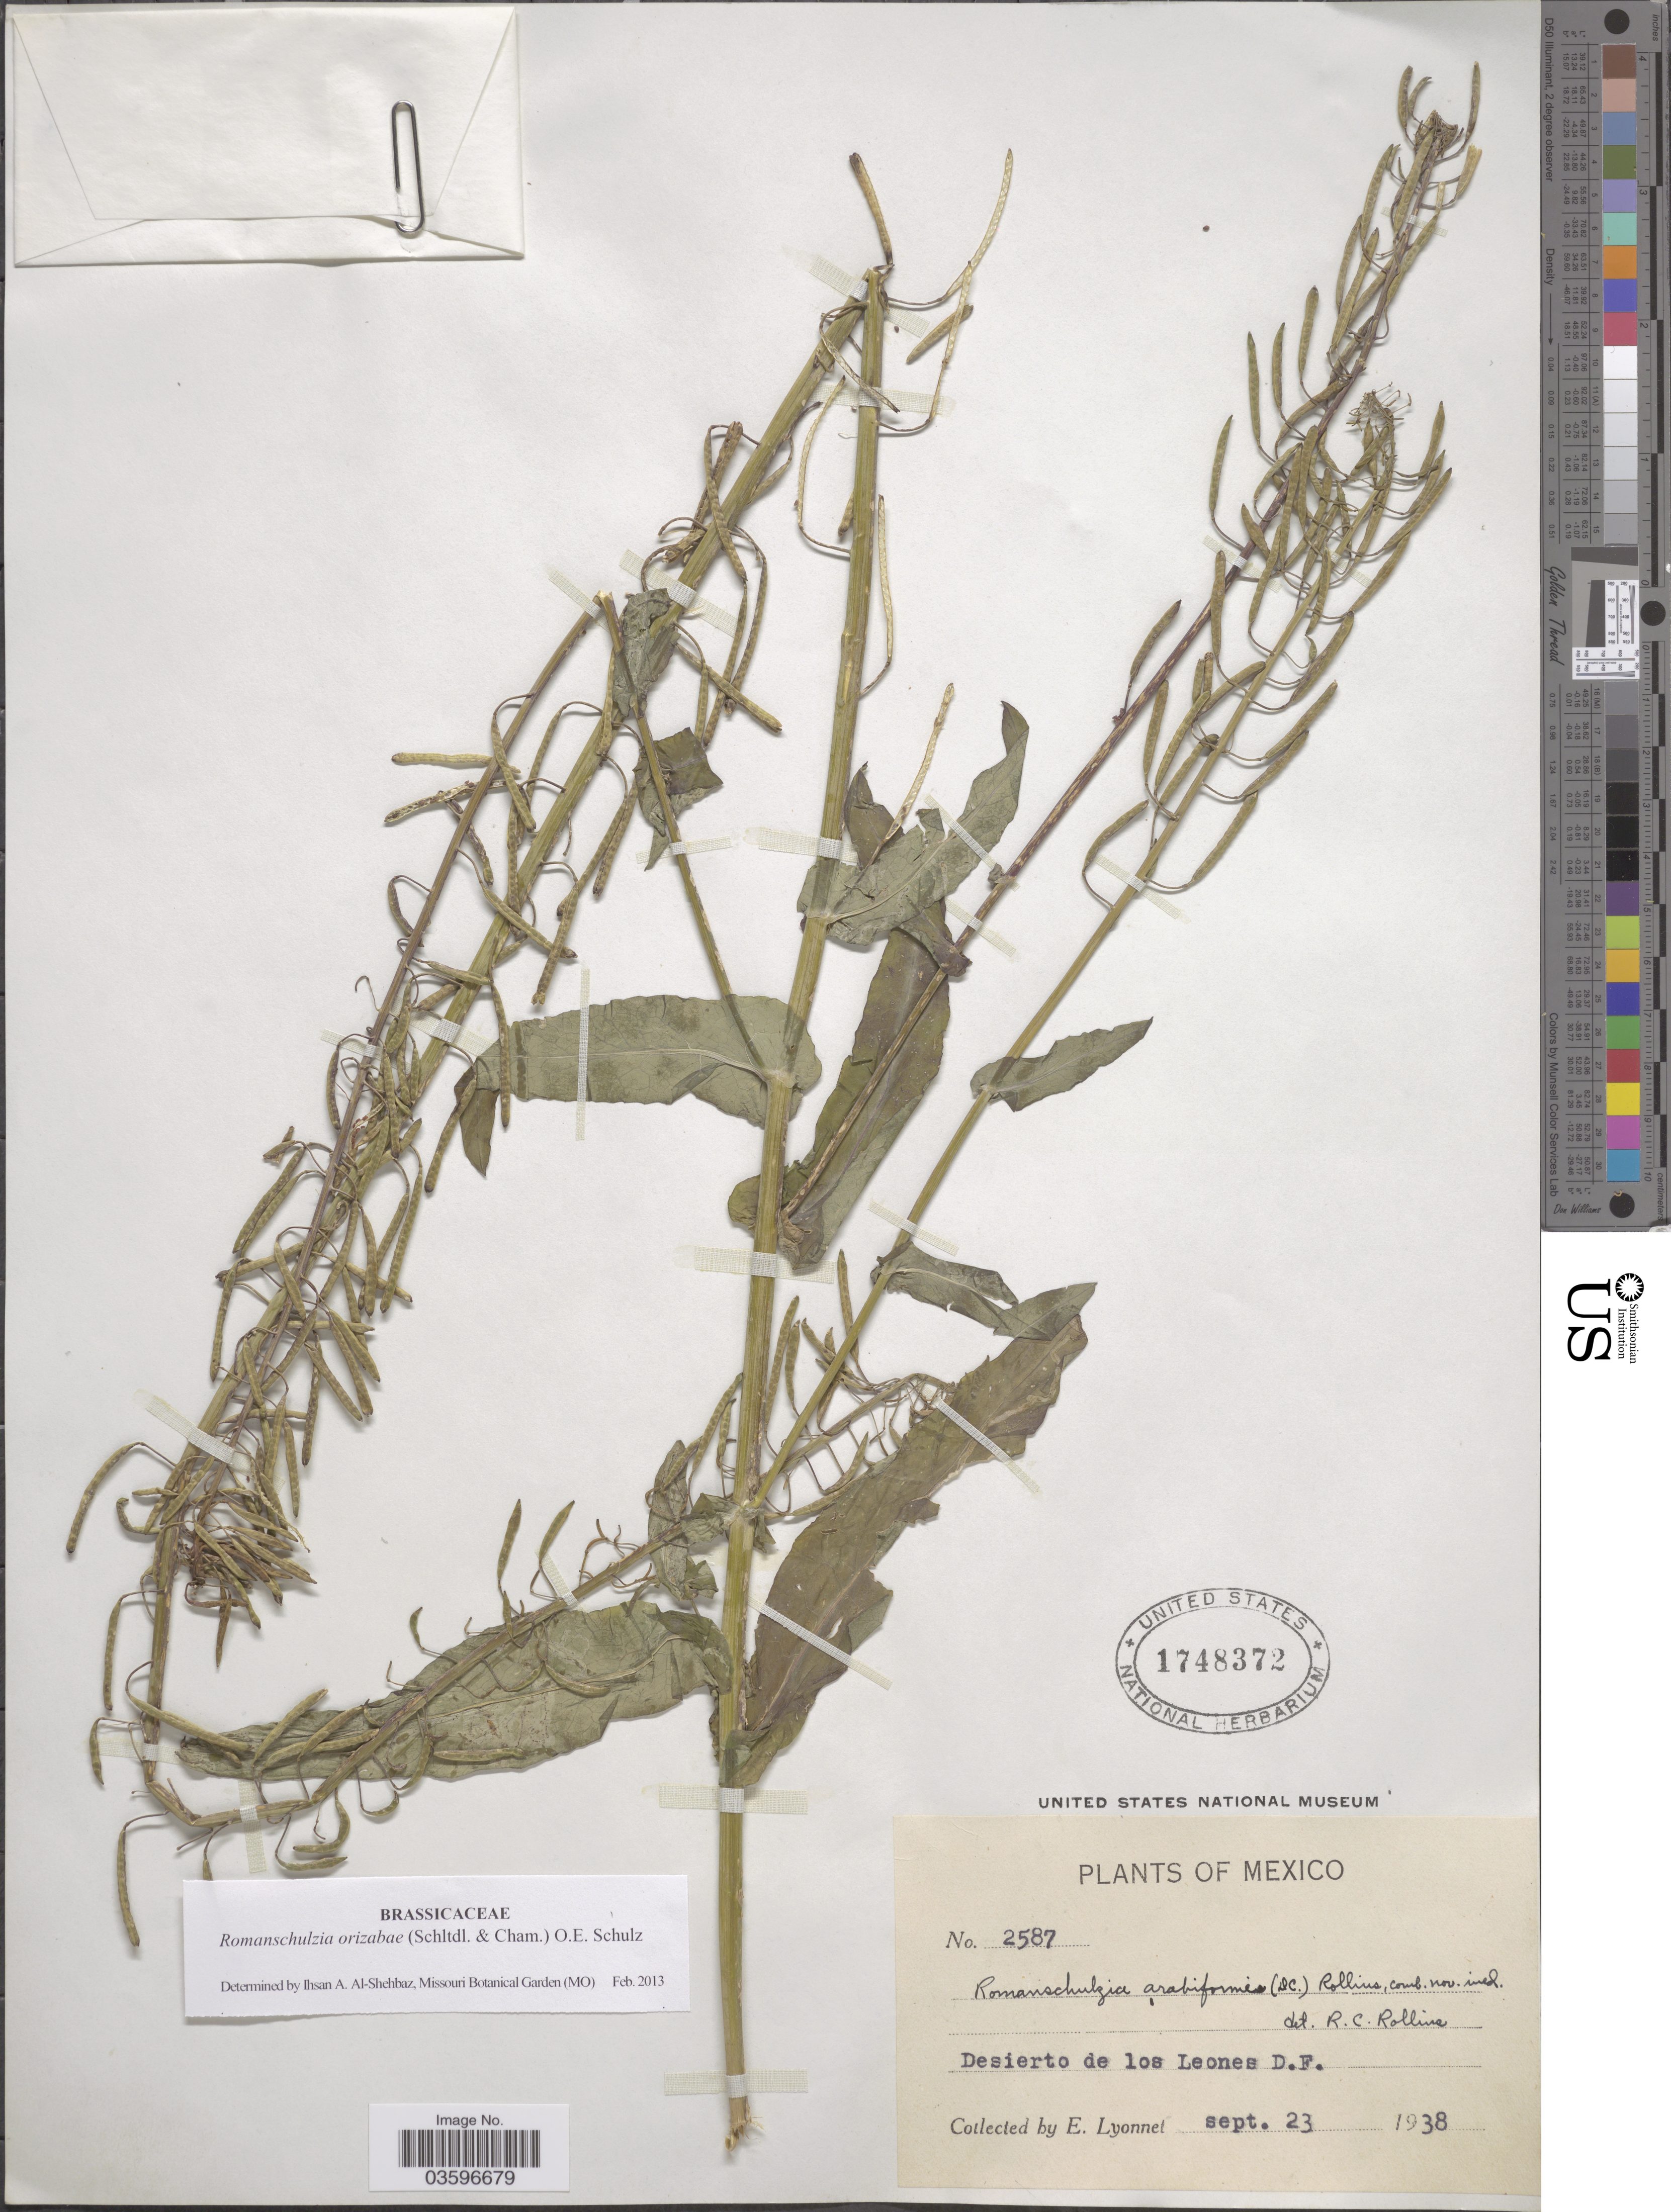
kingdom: Plantae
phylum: Tracheophyta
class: Magnoliopsida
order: Brassicales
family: Brassicaceae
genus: Romanschulzia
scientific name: Romanschulzia orizabae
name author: (Schltdl. & Cham.) O.E. Schulz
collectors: E. Lyonnet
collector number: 2587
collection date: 1938-09-23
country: Mexico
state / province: Distrito Federal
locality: Desierto de los Leones.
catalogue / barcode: US 1748372